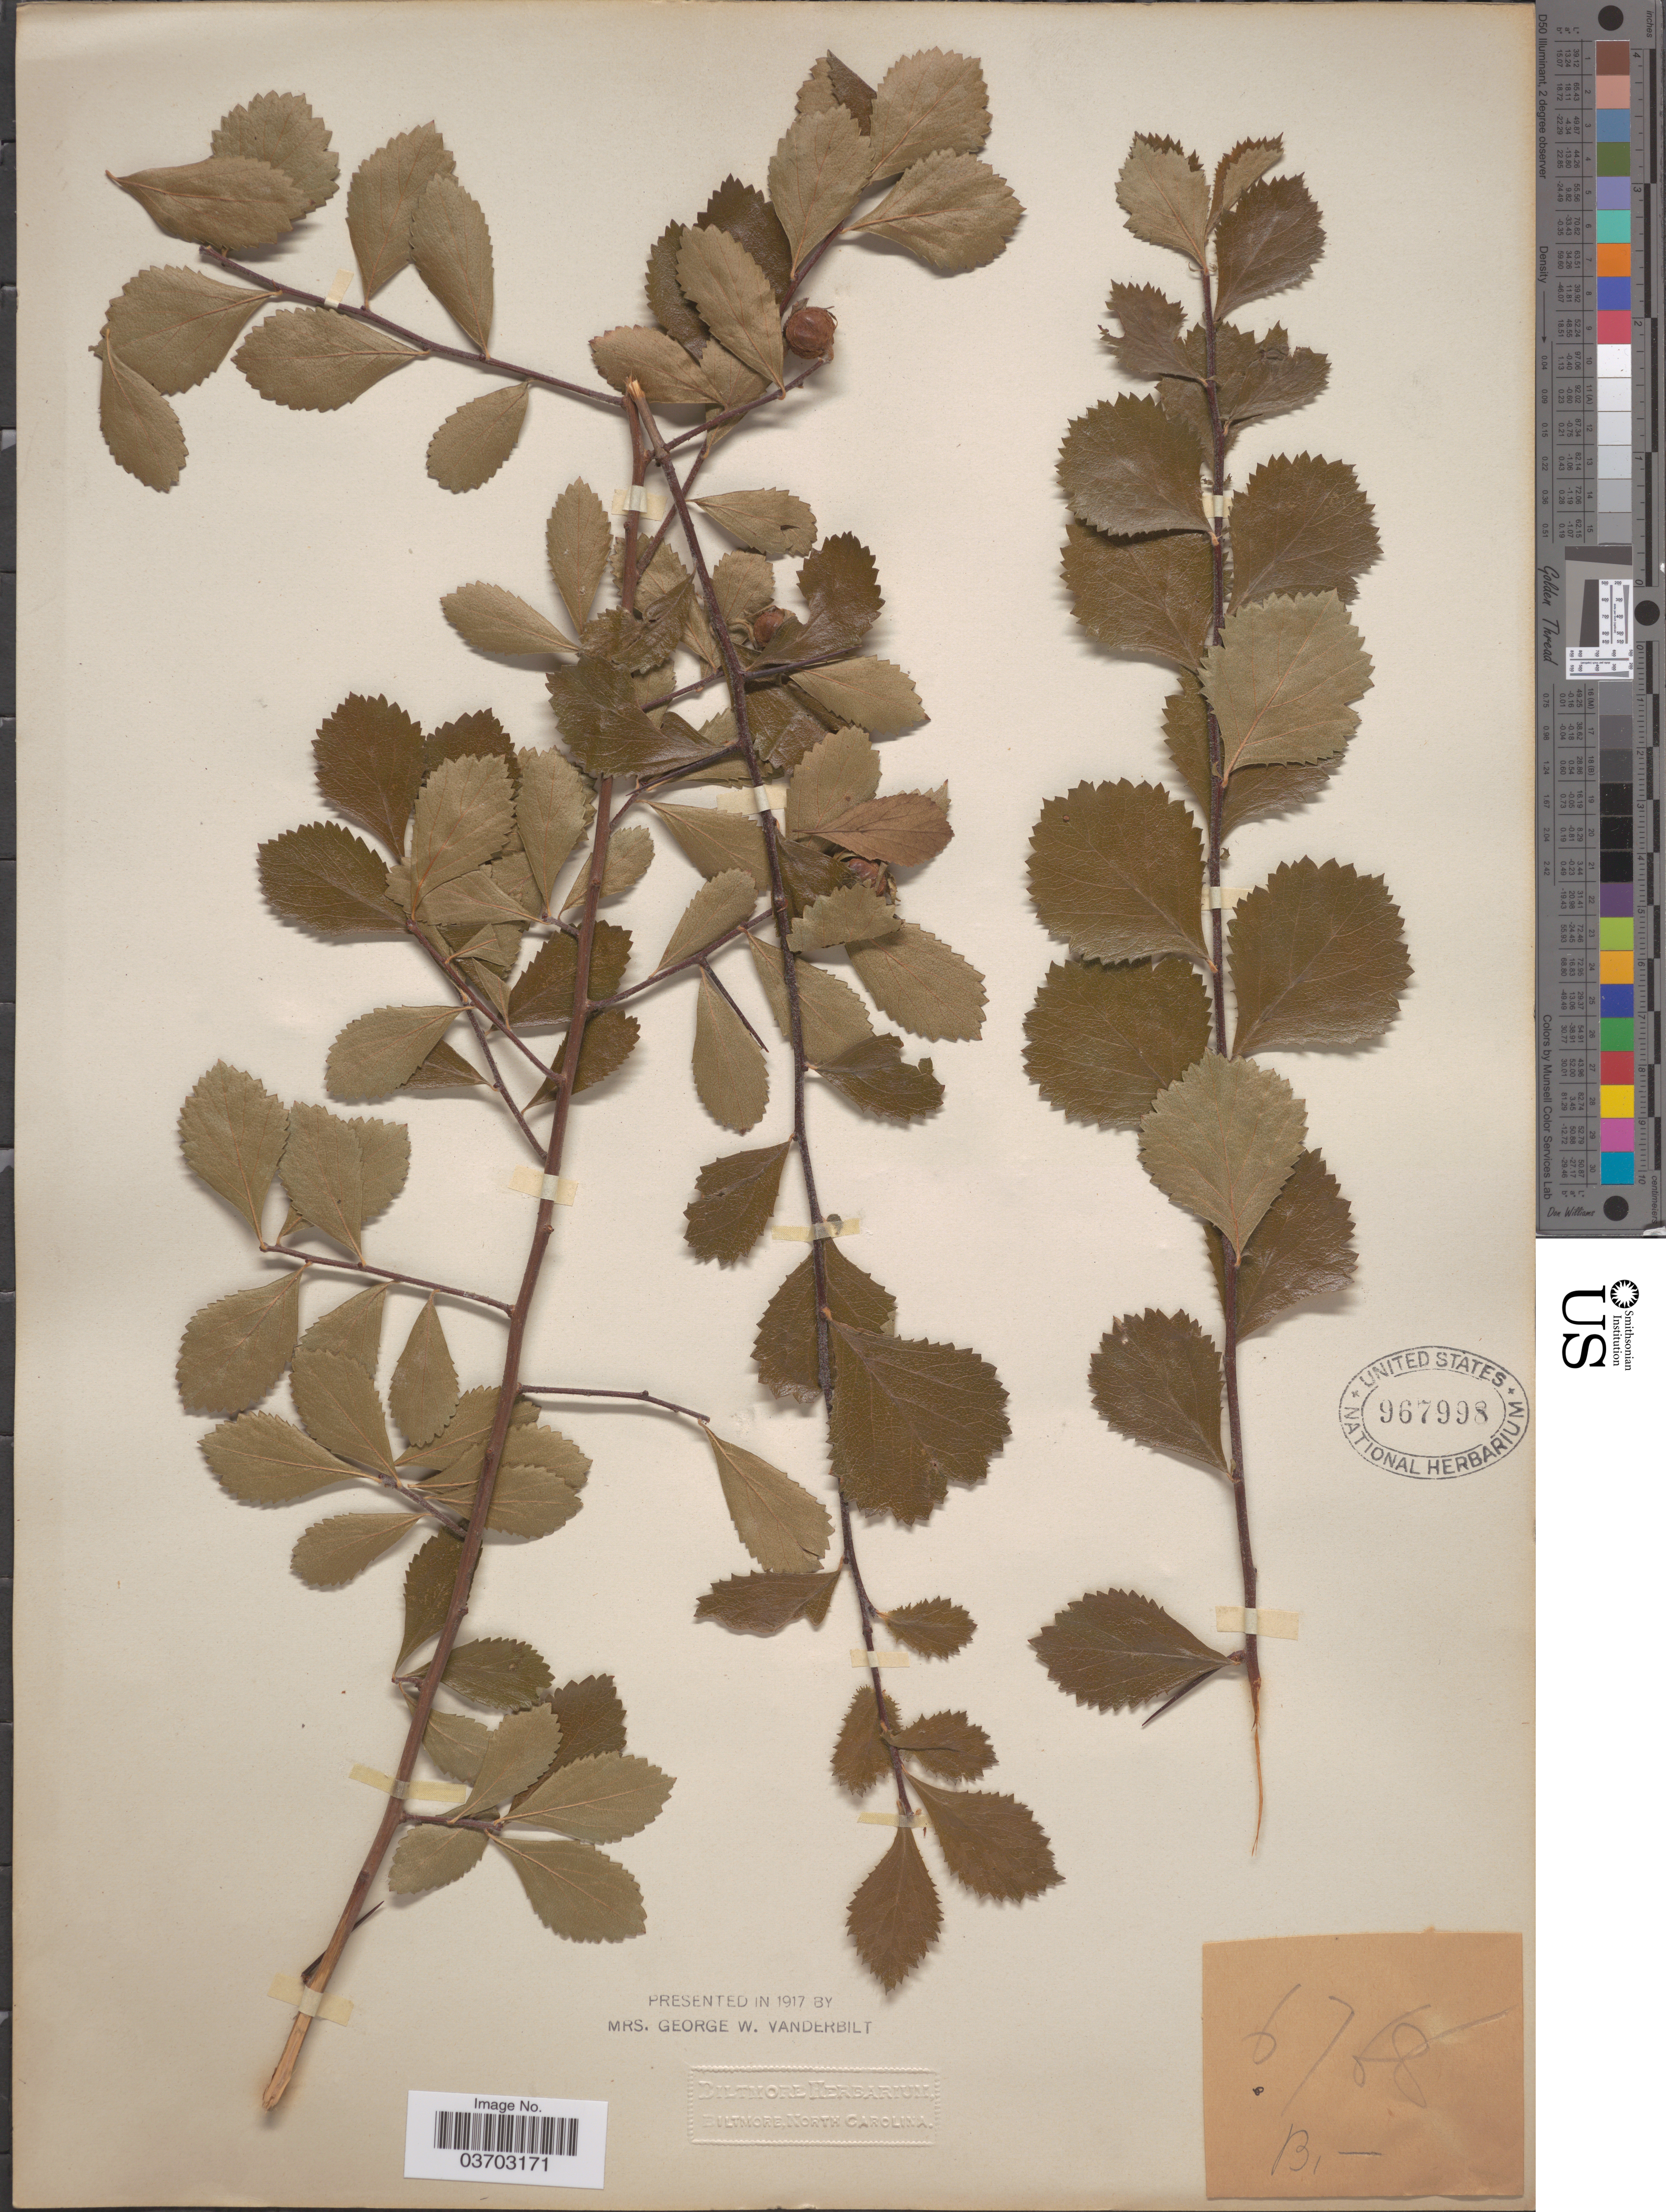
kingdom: Plantae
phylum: Tracheophyta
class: Magnoliopsida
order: Rosales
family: Rosaceae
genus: Crataegus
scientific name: Crataegus sp.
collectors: ex herb. Biltmore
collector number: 6768B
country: United States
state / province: North Carolina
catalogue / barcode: US 967998